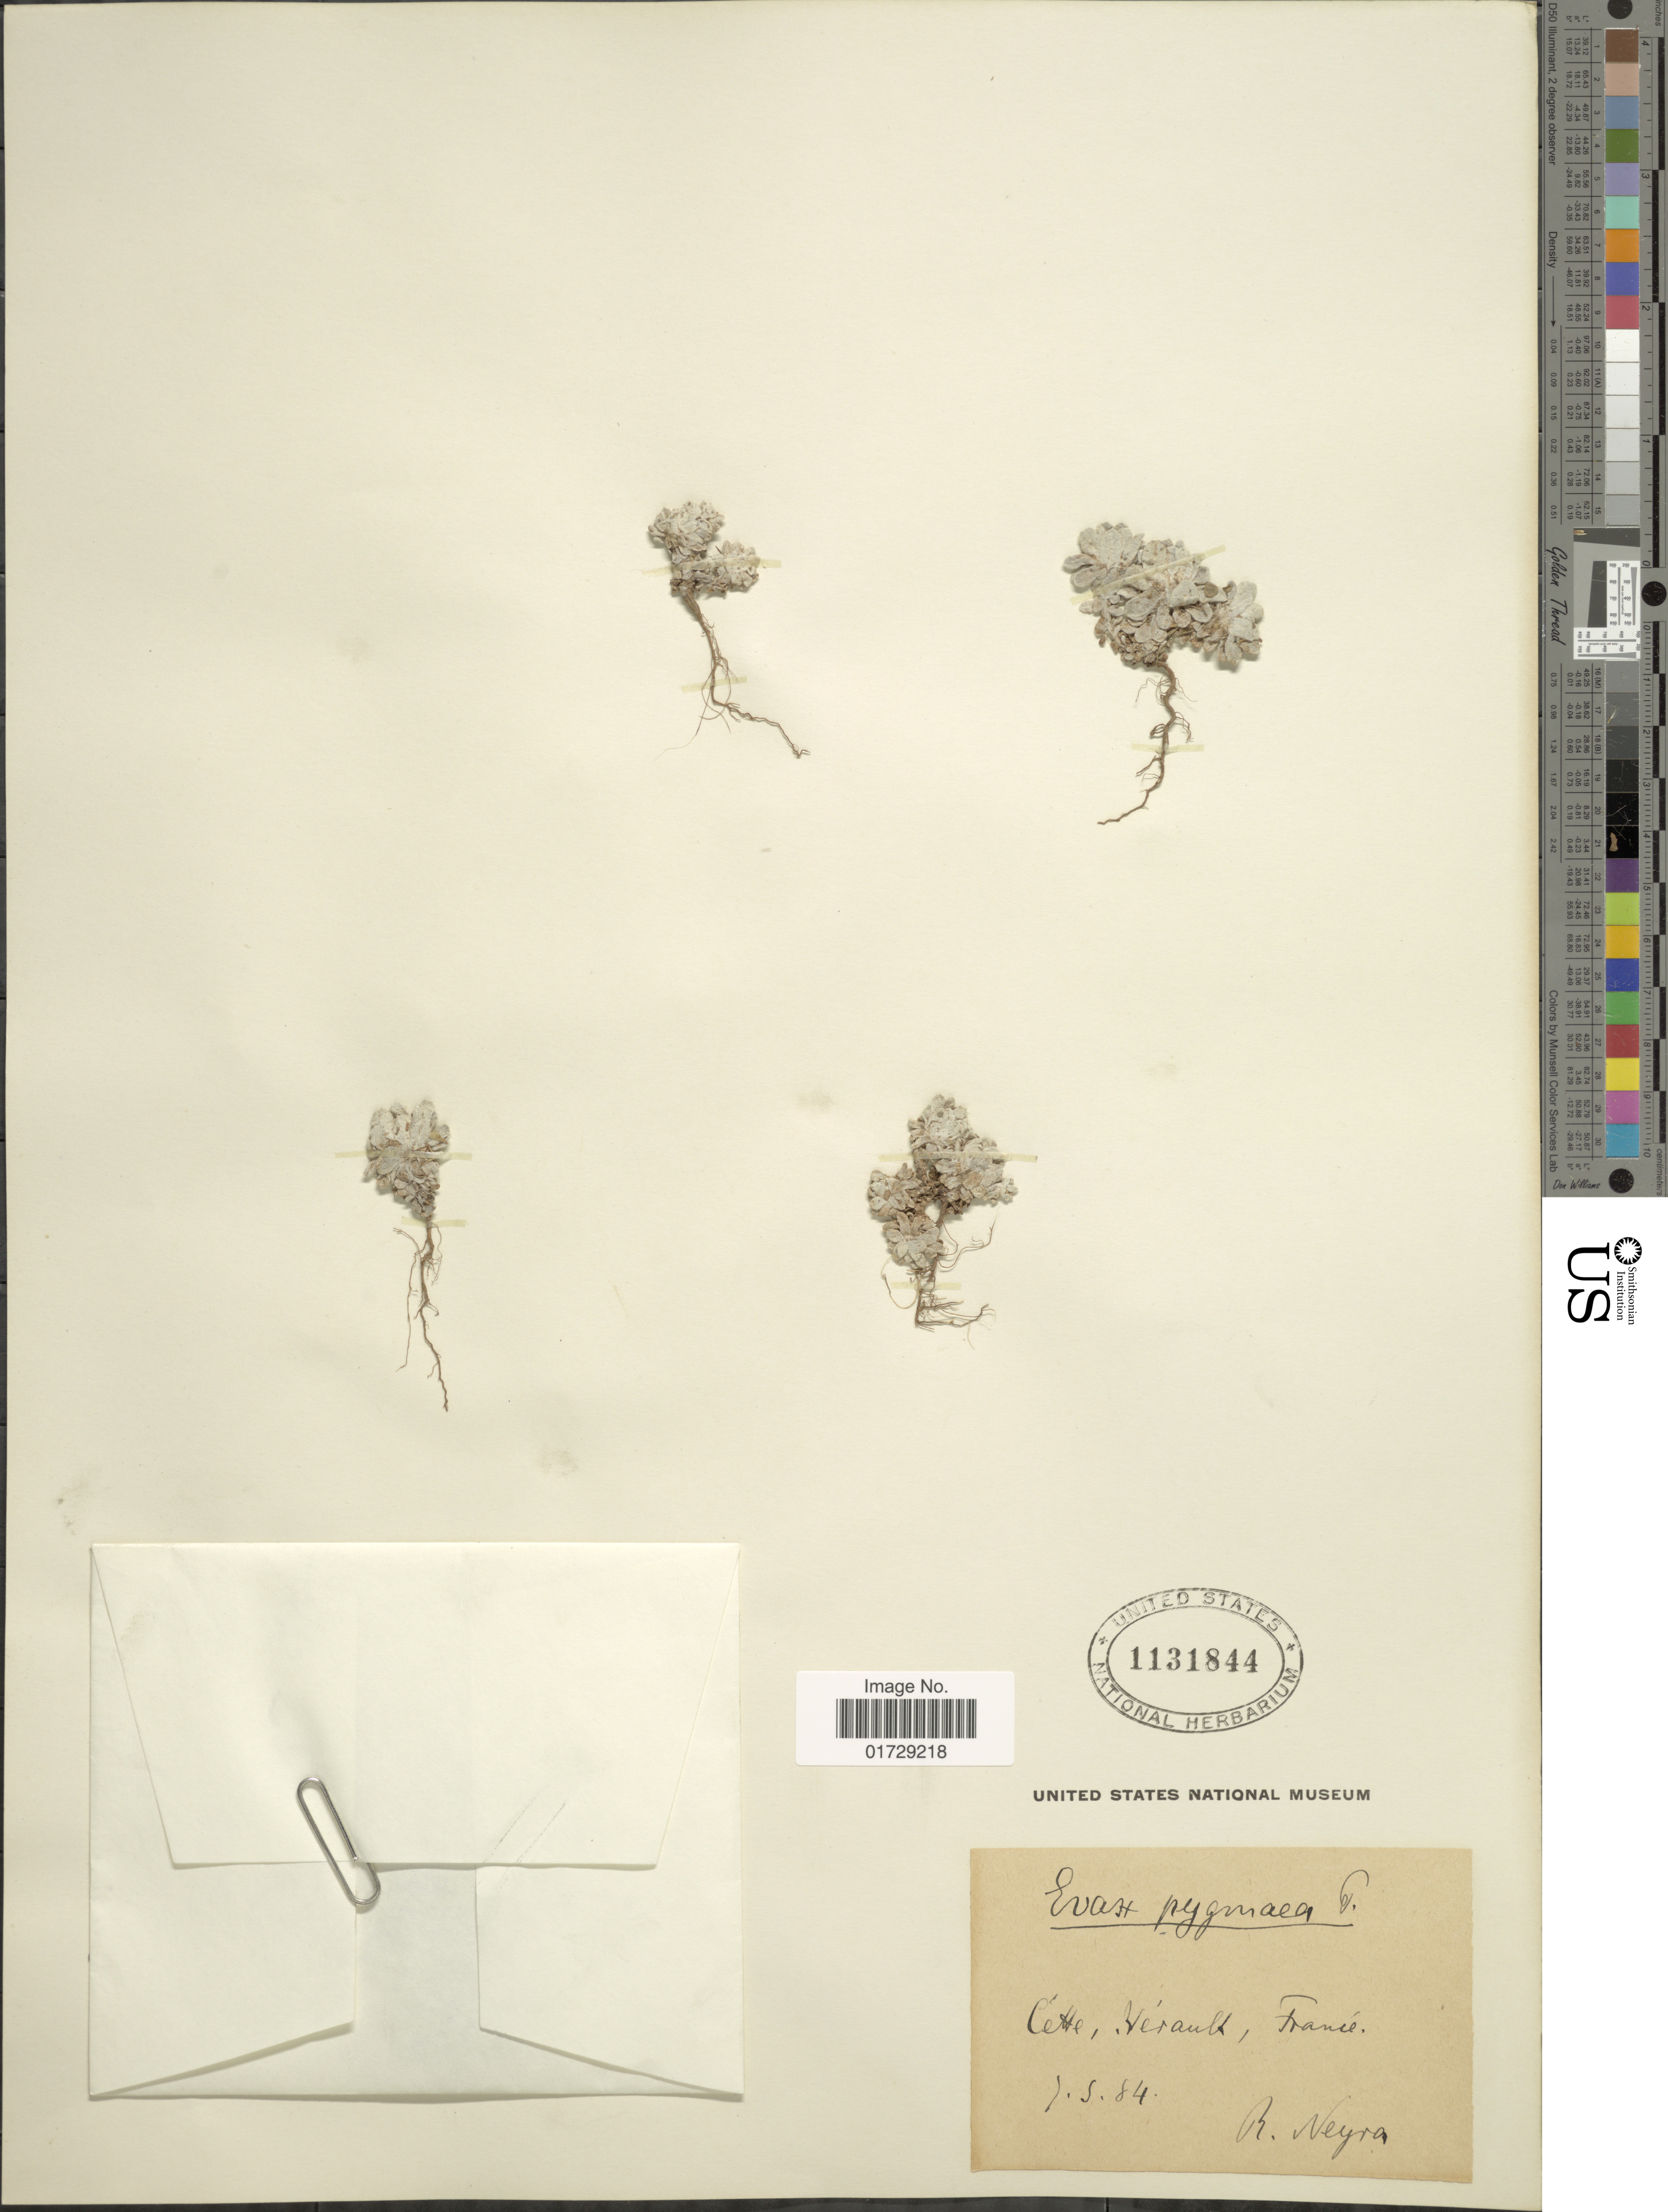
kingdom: Plantae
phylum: Tracheophyta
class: Magnoliopsida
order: Asterales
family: Asteraceae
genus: Evax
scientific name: Evax pygmaea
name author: (L.) Brot.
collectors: R. Neyra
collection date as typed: Transcribed d/m/y: 7/5/84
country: France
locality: Cette, Verault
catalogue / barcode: US 1131844